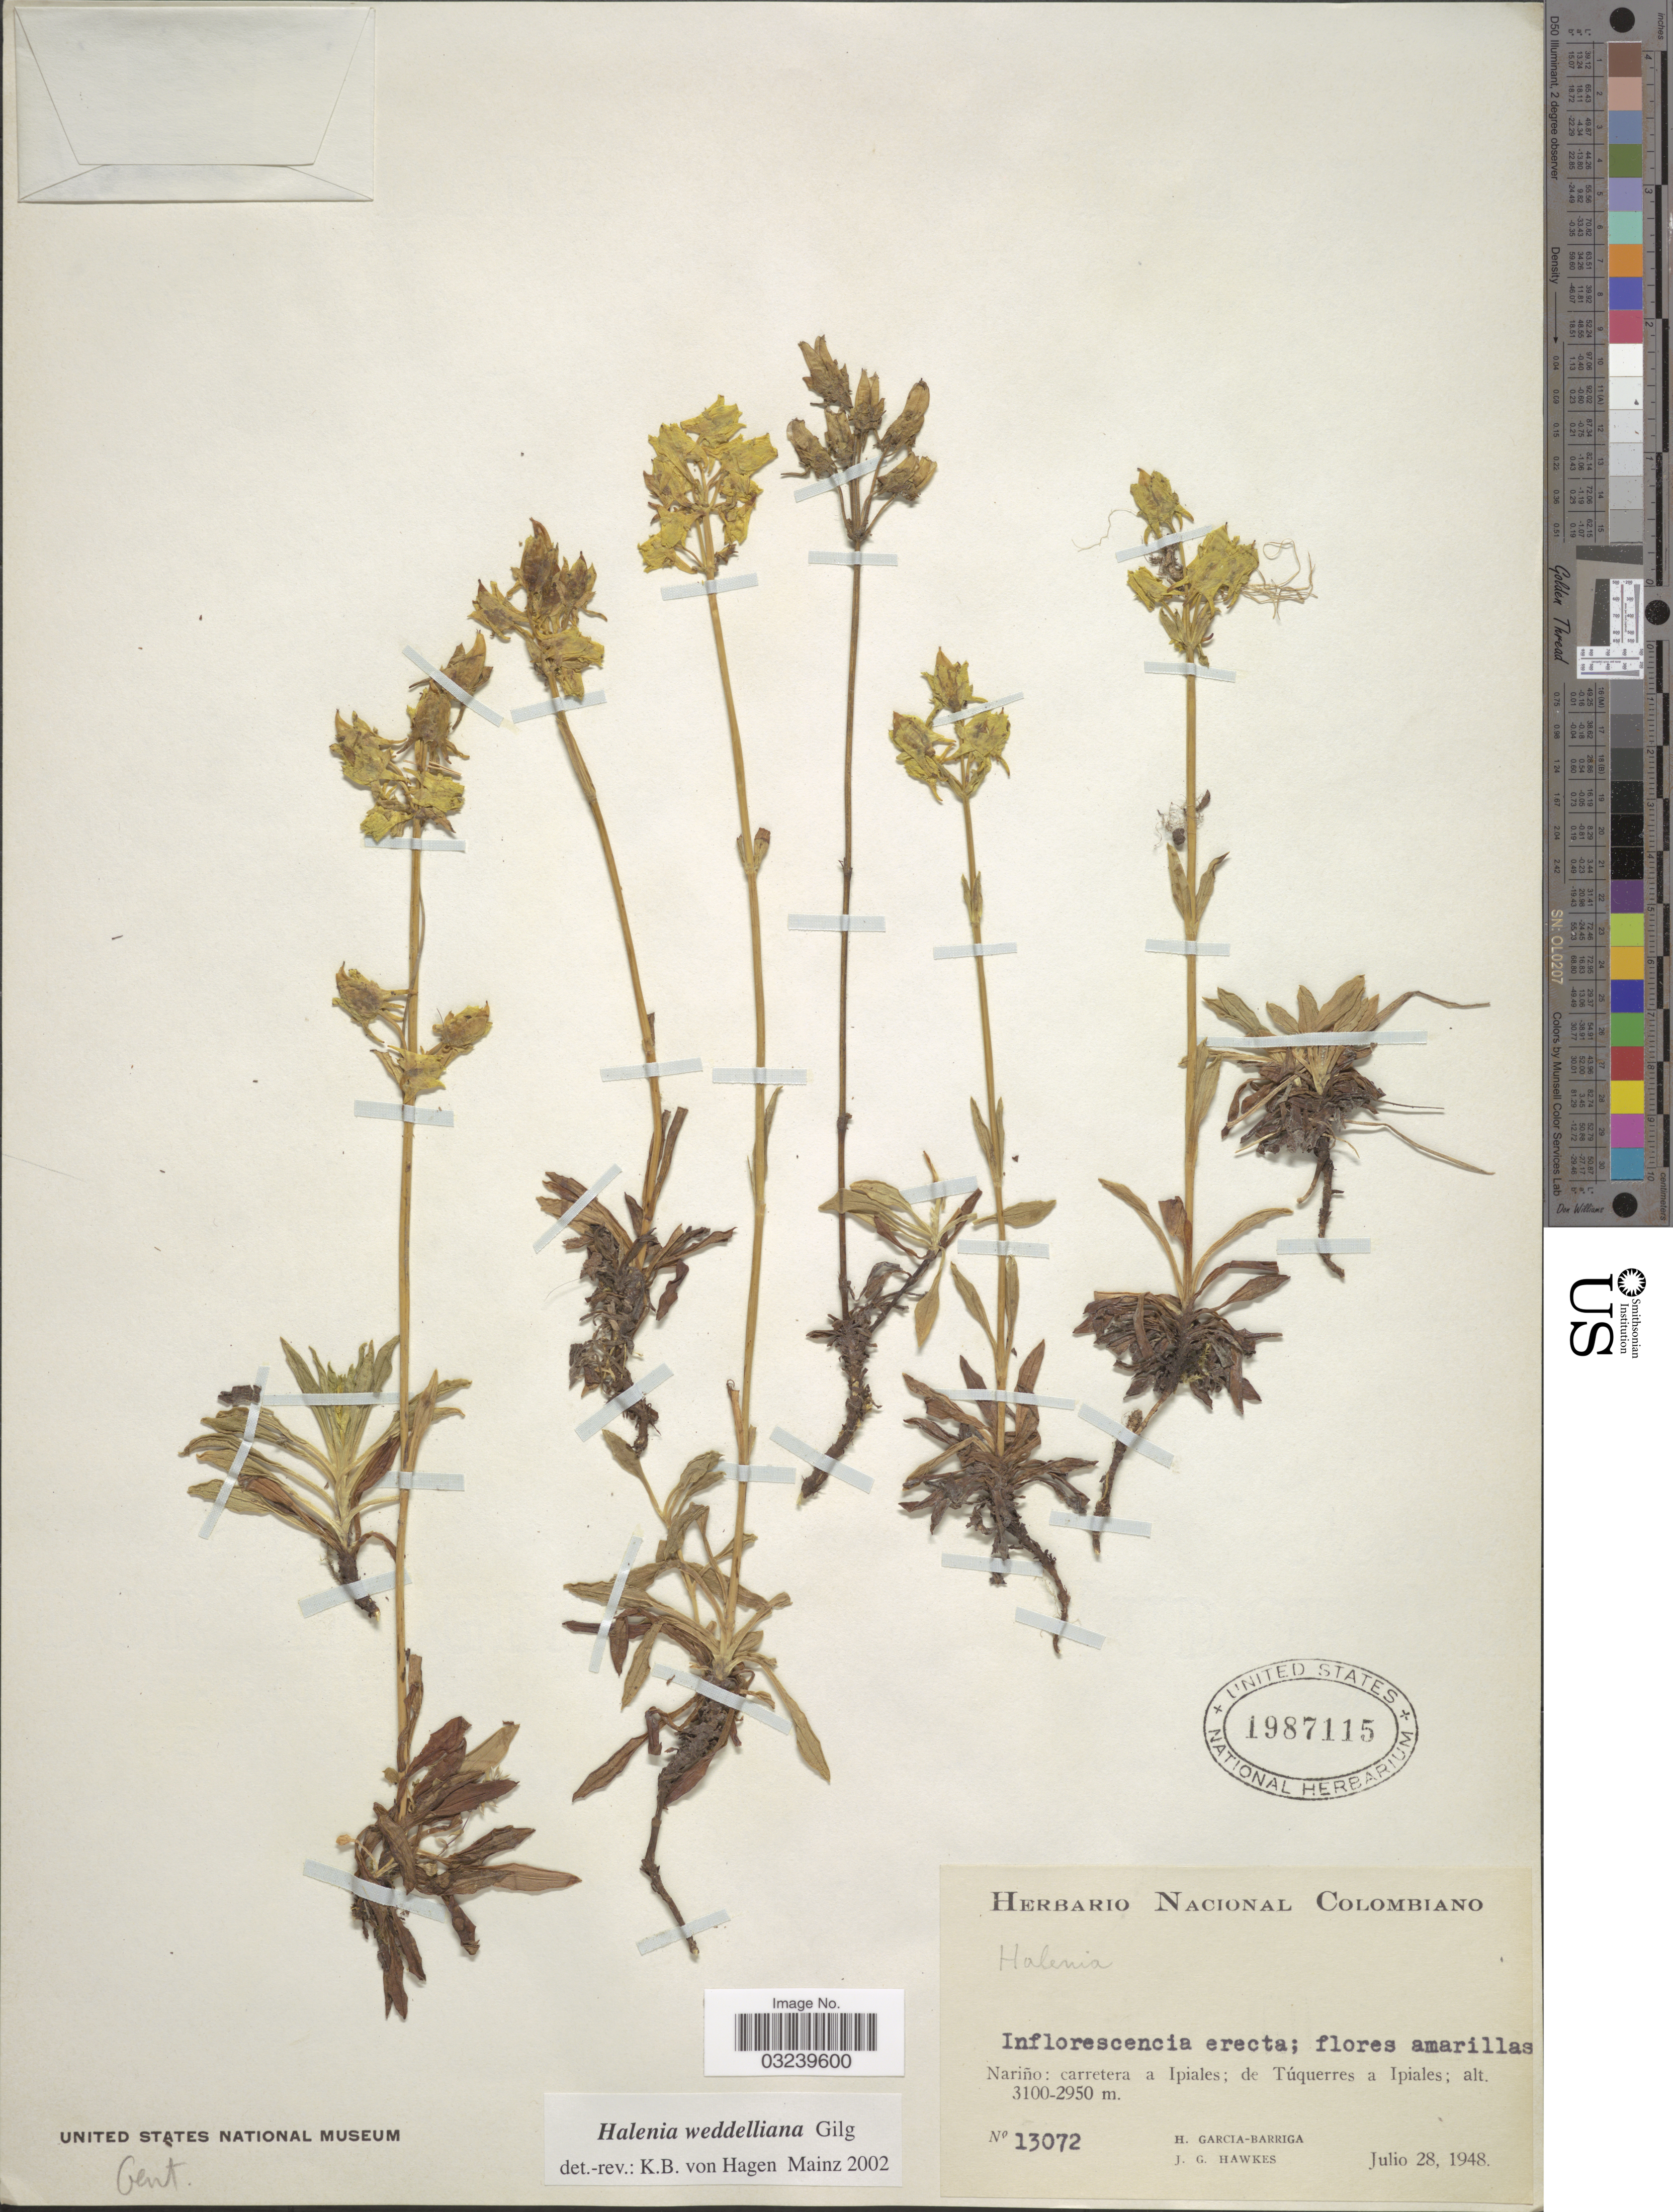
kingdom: Plantae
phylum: Tracheophyta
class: Magnoliopsida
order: Gentianales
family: Gentianaceae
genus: Halenia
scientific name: Halenia weddelliana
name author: Gilg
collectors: H. García Barriga & J. Hawkes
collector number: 13072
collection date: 1948-07-28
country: Colombia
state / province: Nariño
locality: Nariño: carretera a Ipiales; de Túquerres a Ipiales.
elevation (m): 2950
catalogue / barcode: US 1987115